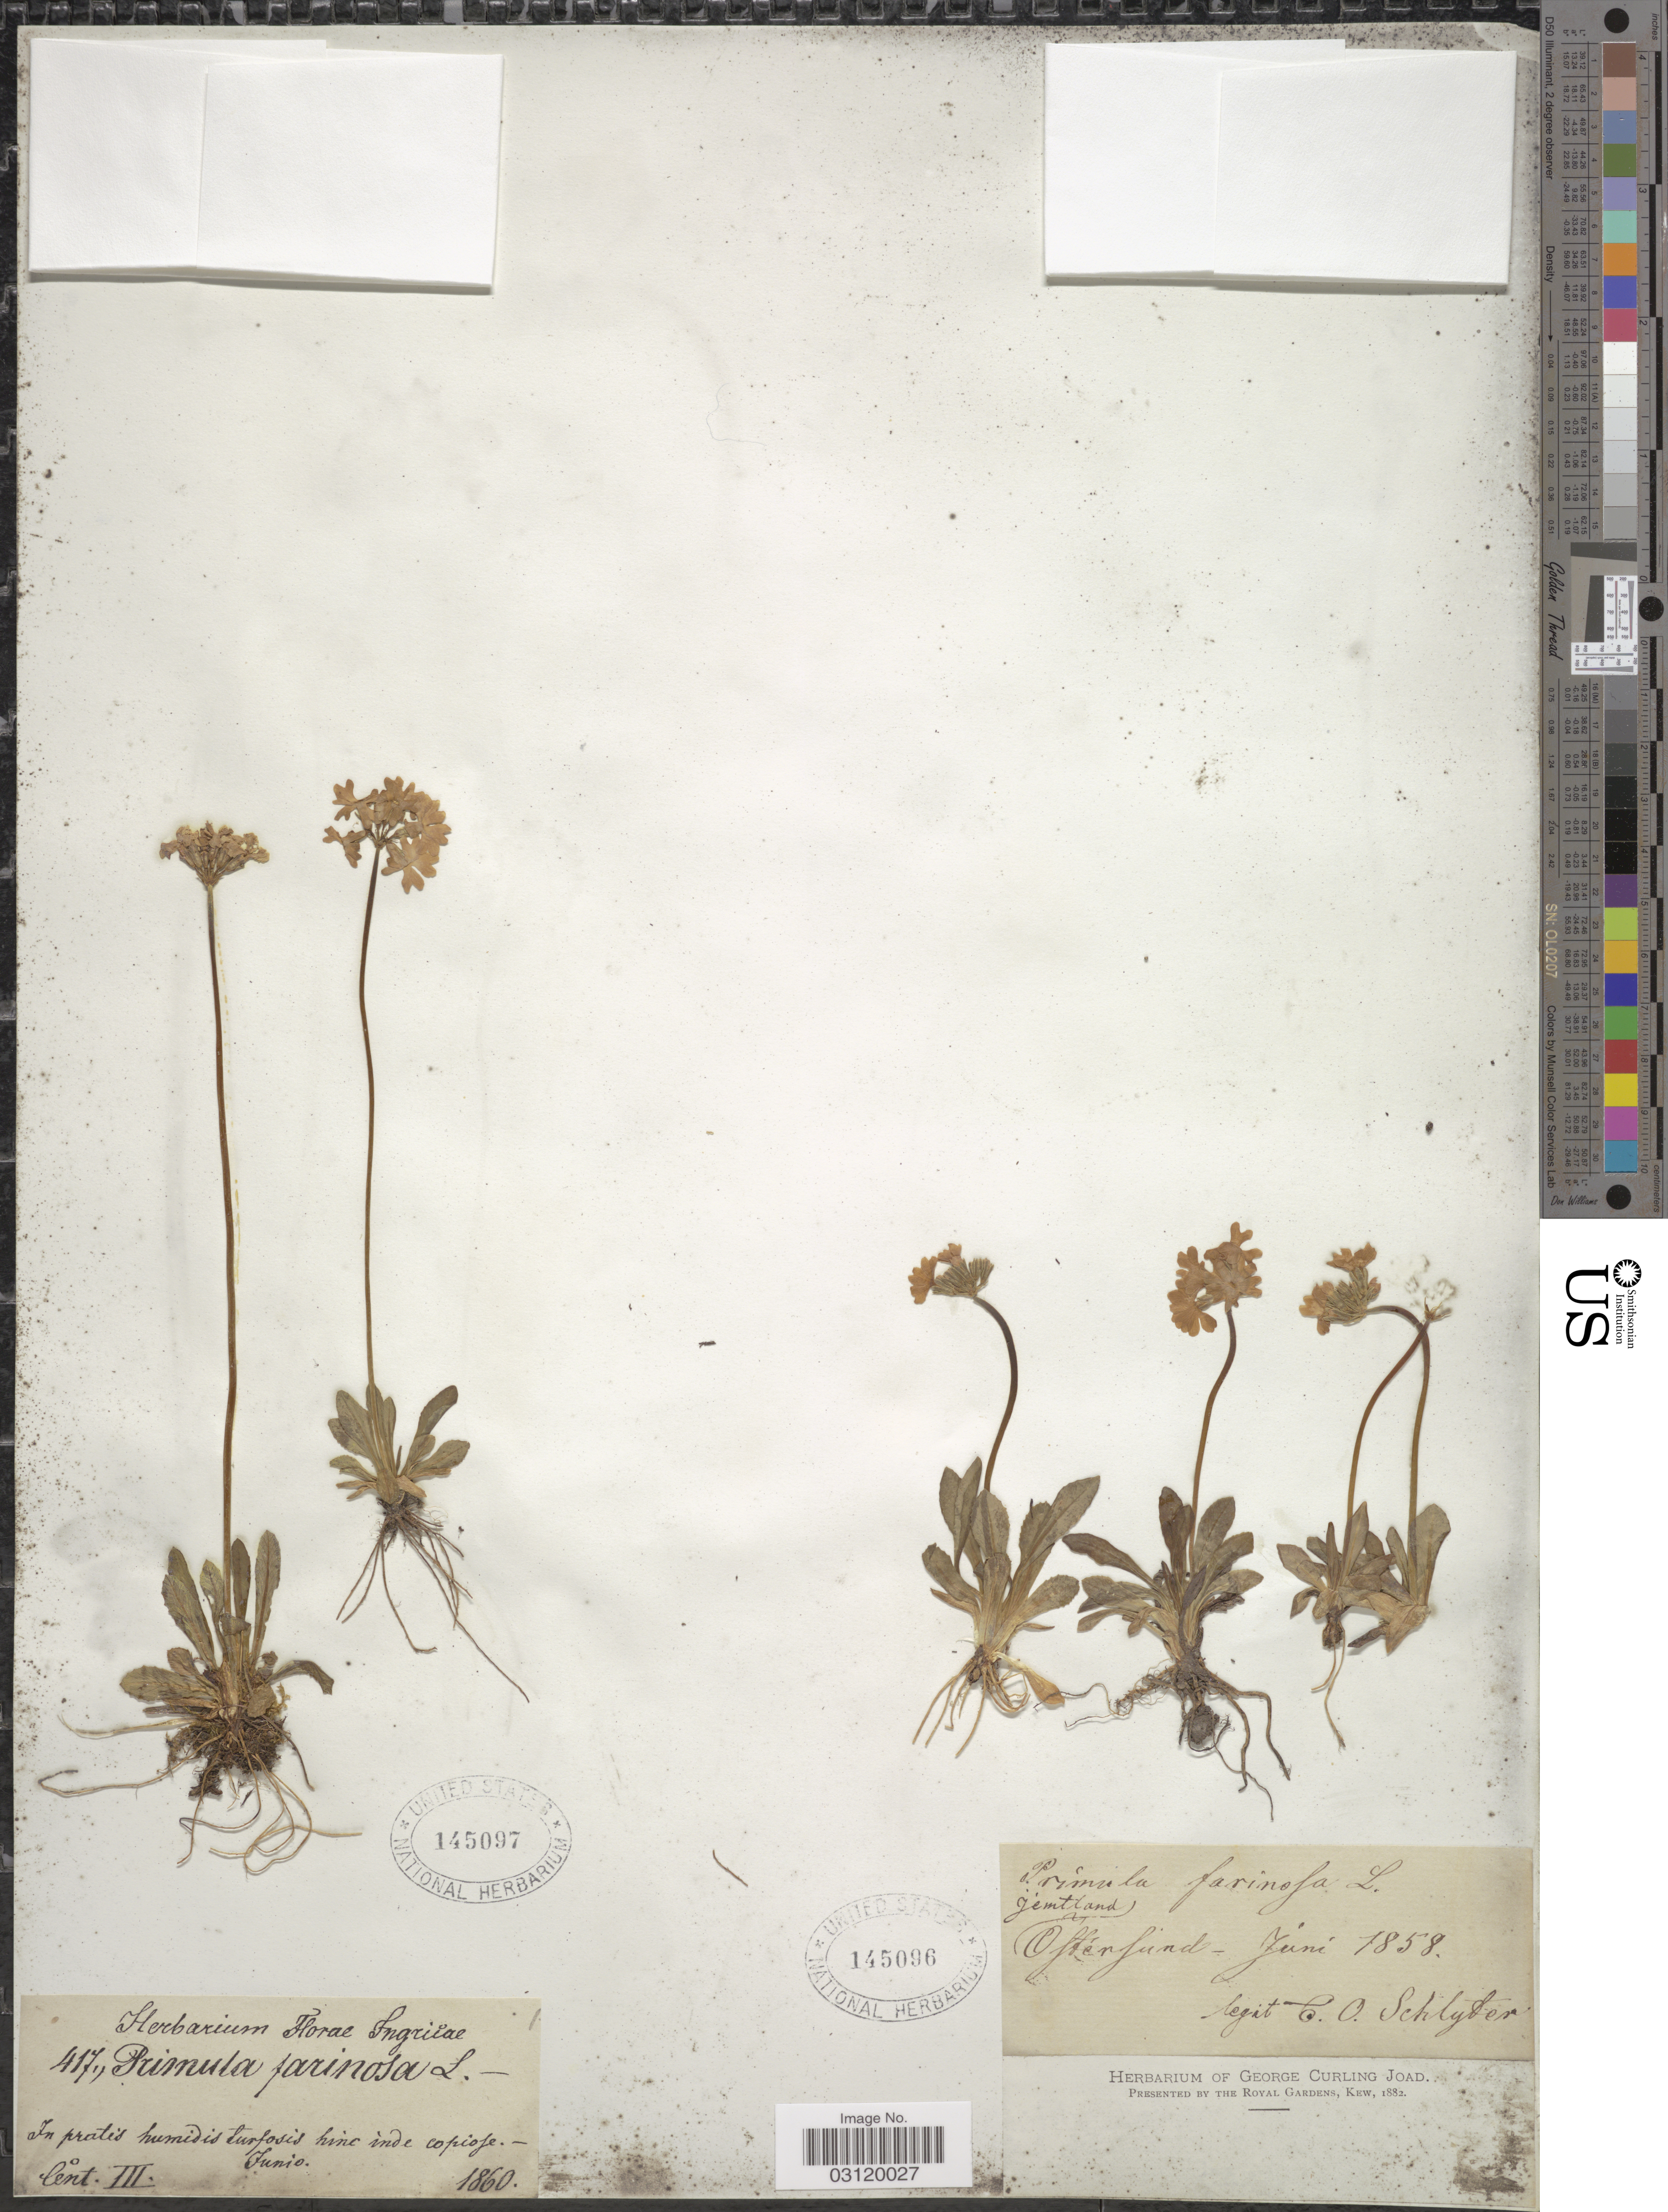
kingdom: Plantae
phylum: Tracheophyta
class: Magnoliopsida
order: Ericales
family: Primulaceae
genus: Primula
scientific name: Primula farinosa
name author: L.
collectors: C. Schlyter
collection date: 1858-06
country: Sweden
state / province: Jämtland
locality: Jemtland. Ostersund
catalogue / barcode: US 145096